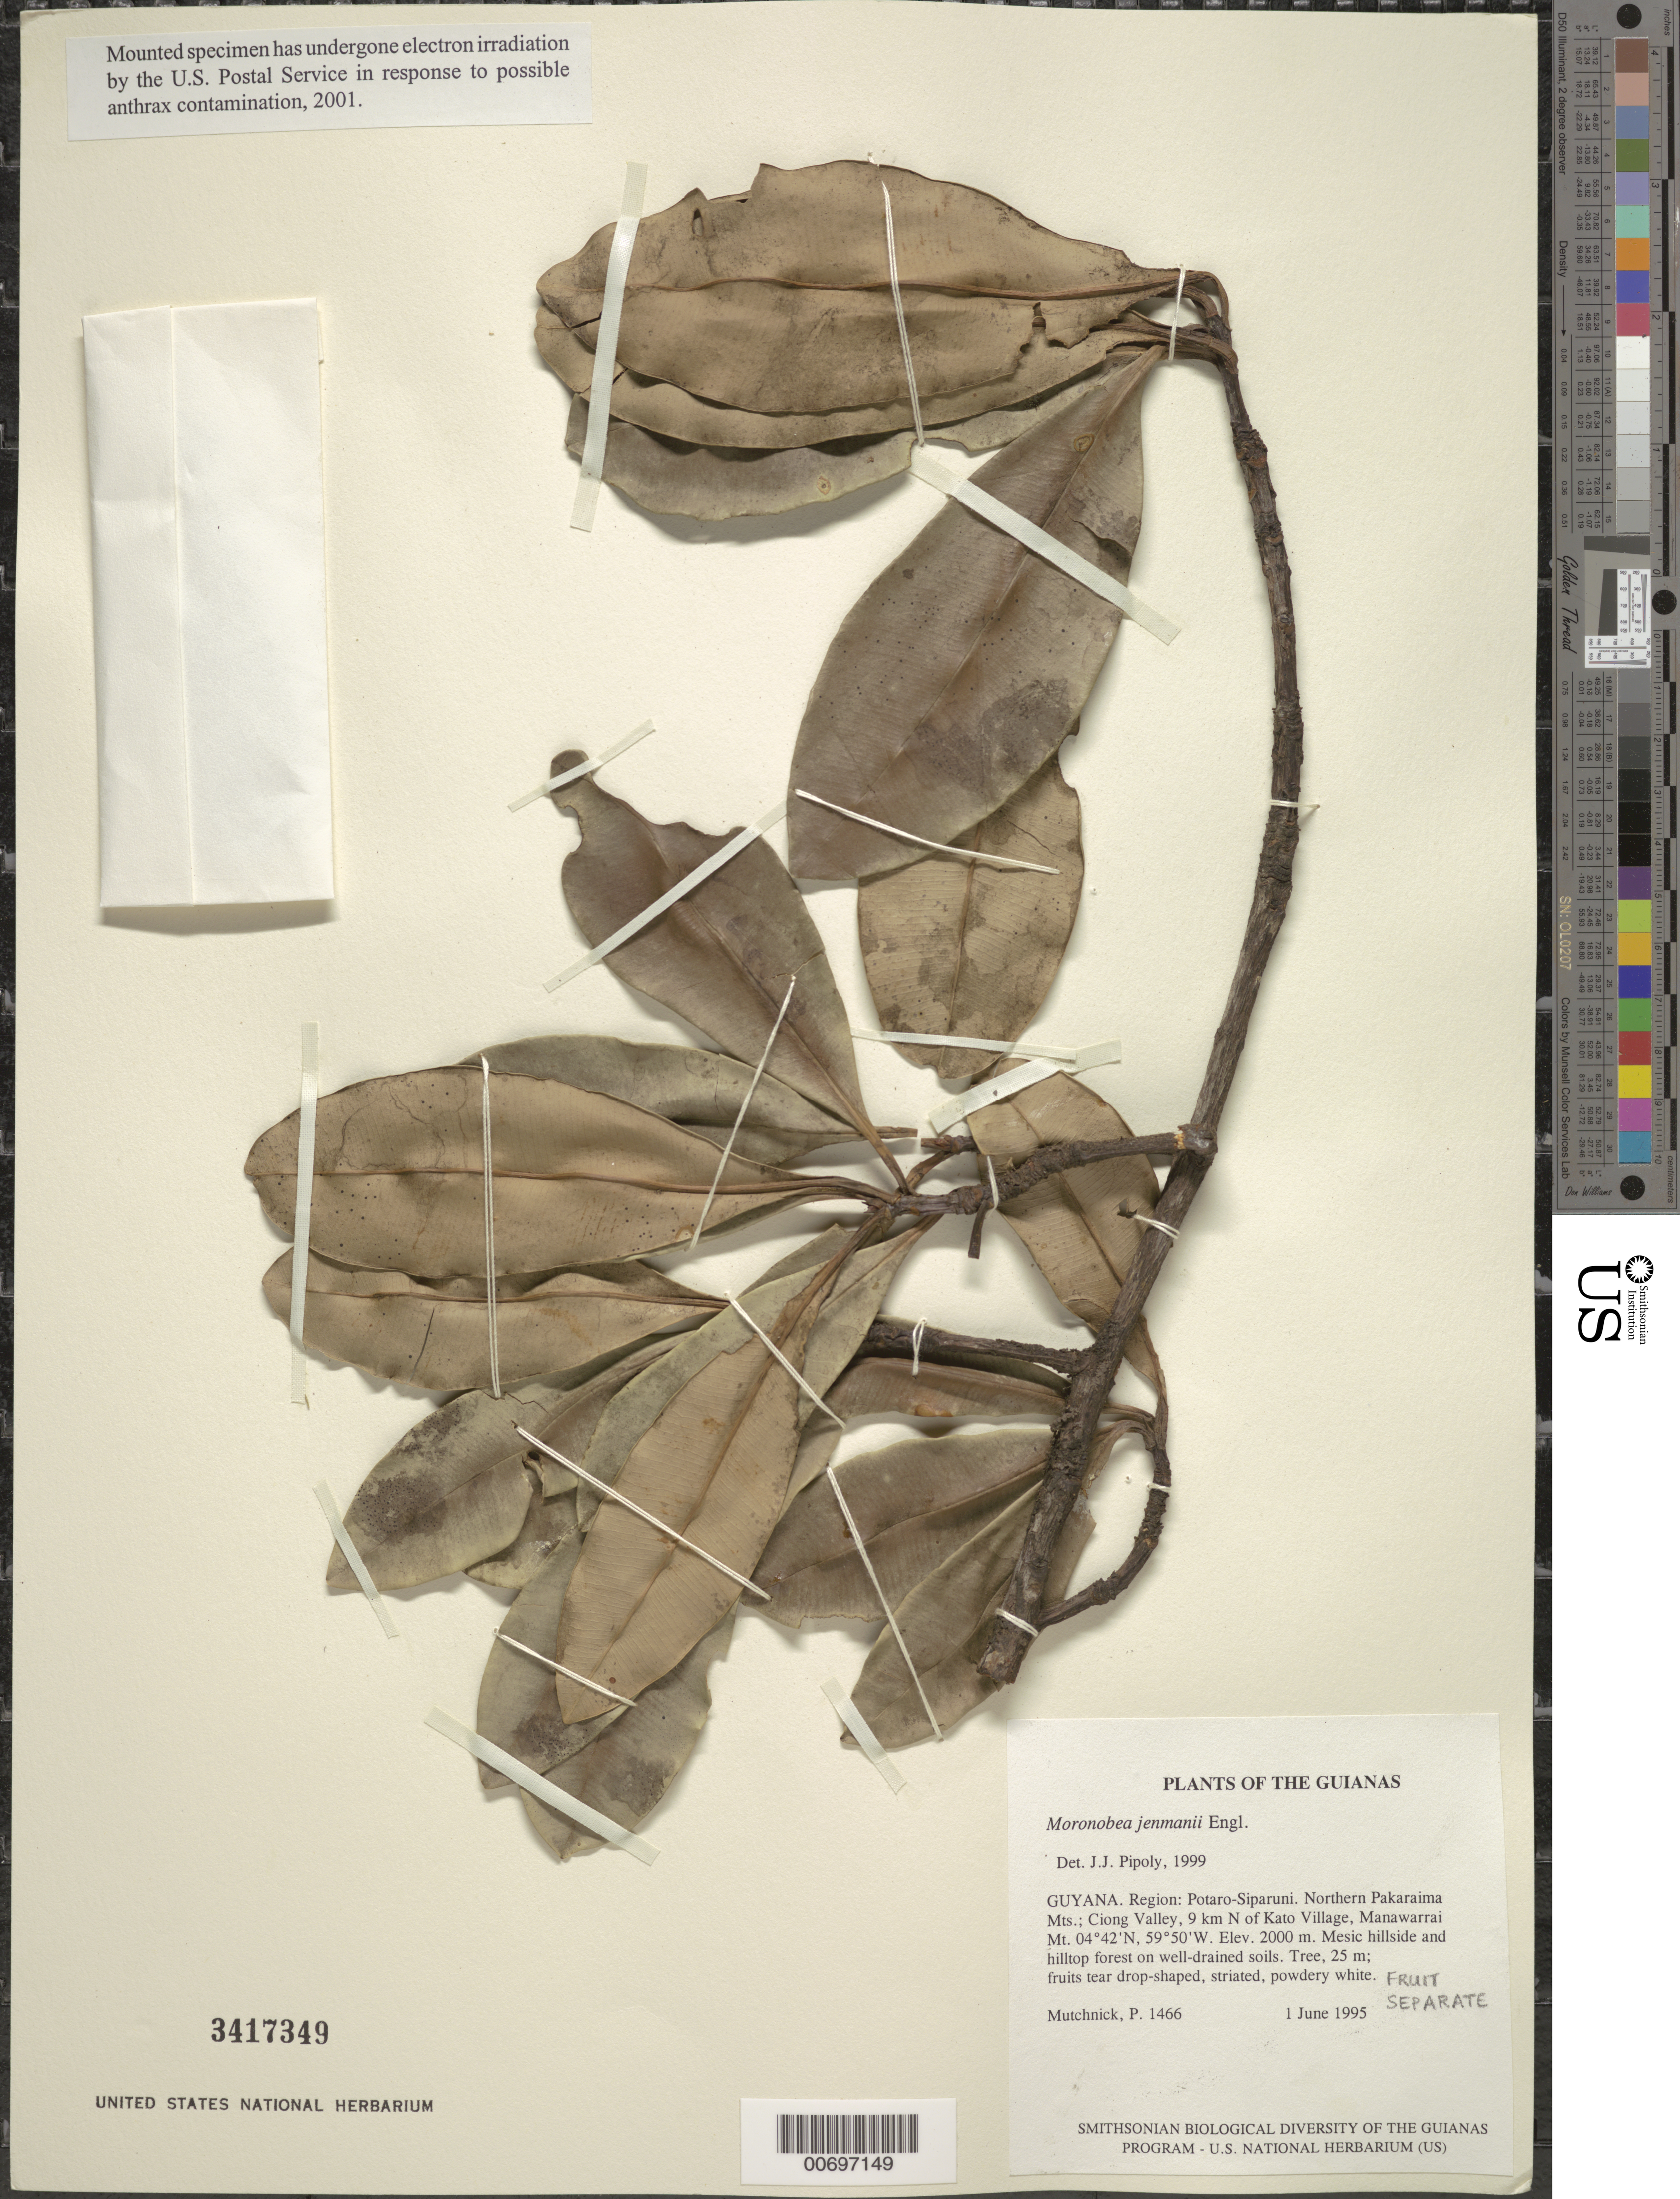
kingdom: Plantae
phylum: Tracheophyta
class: Magnoliopsida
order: Malpighiales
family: Clusiaceae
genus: Moronobea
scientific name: Moronobea jenmanii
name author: Engl.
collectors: P. Mutchnick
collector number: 1466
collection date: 1995-06-01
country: Guyana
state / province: Potaro-Siparuni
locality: Region: Potaro-Siparuni. Northern Pakaraima Mts.; Ciong Valley, 9 km N of Kato Village, Manawarrai Mt. The Guianas.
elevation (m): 2000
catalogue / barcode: US 3417349